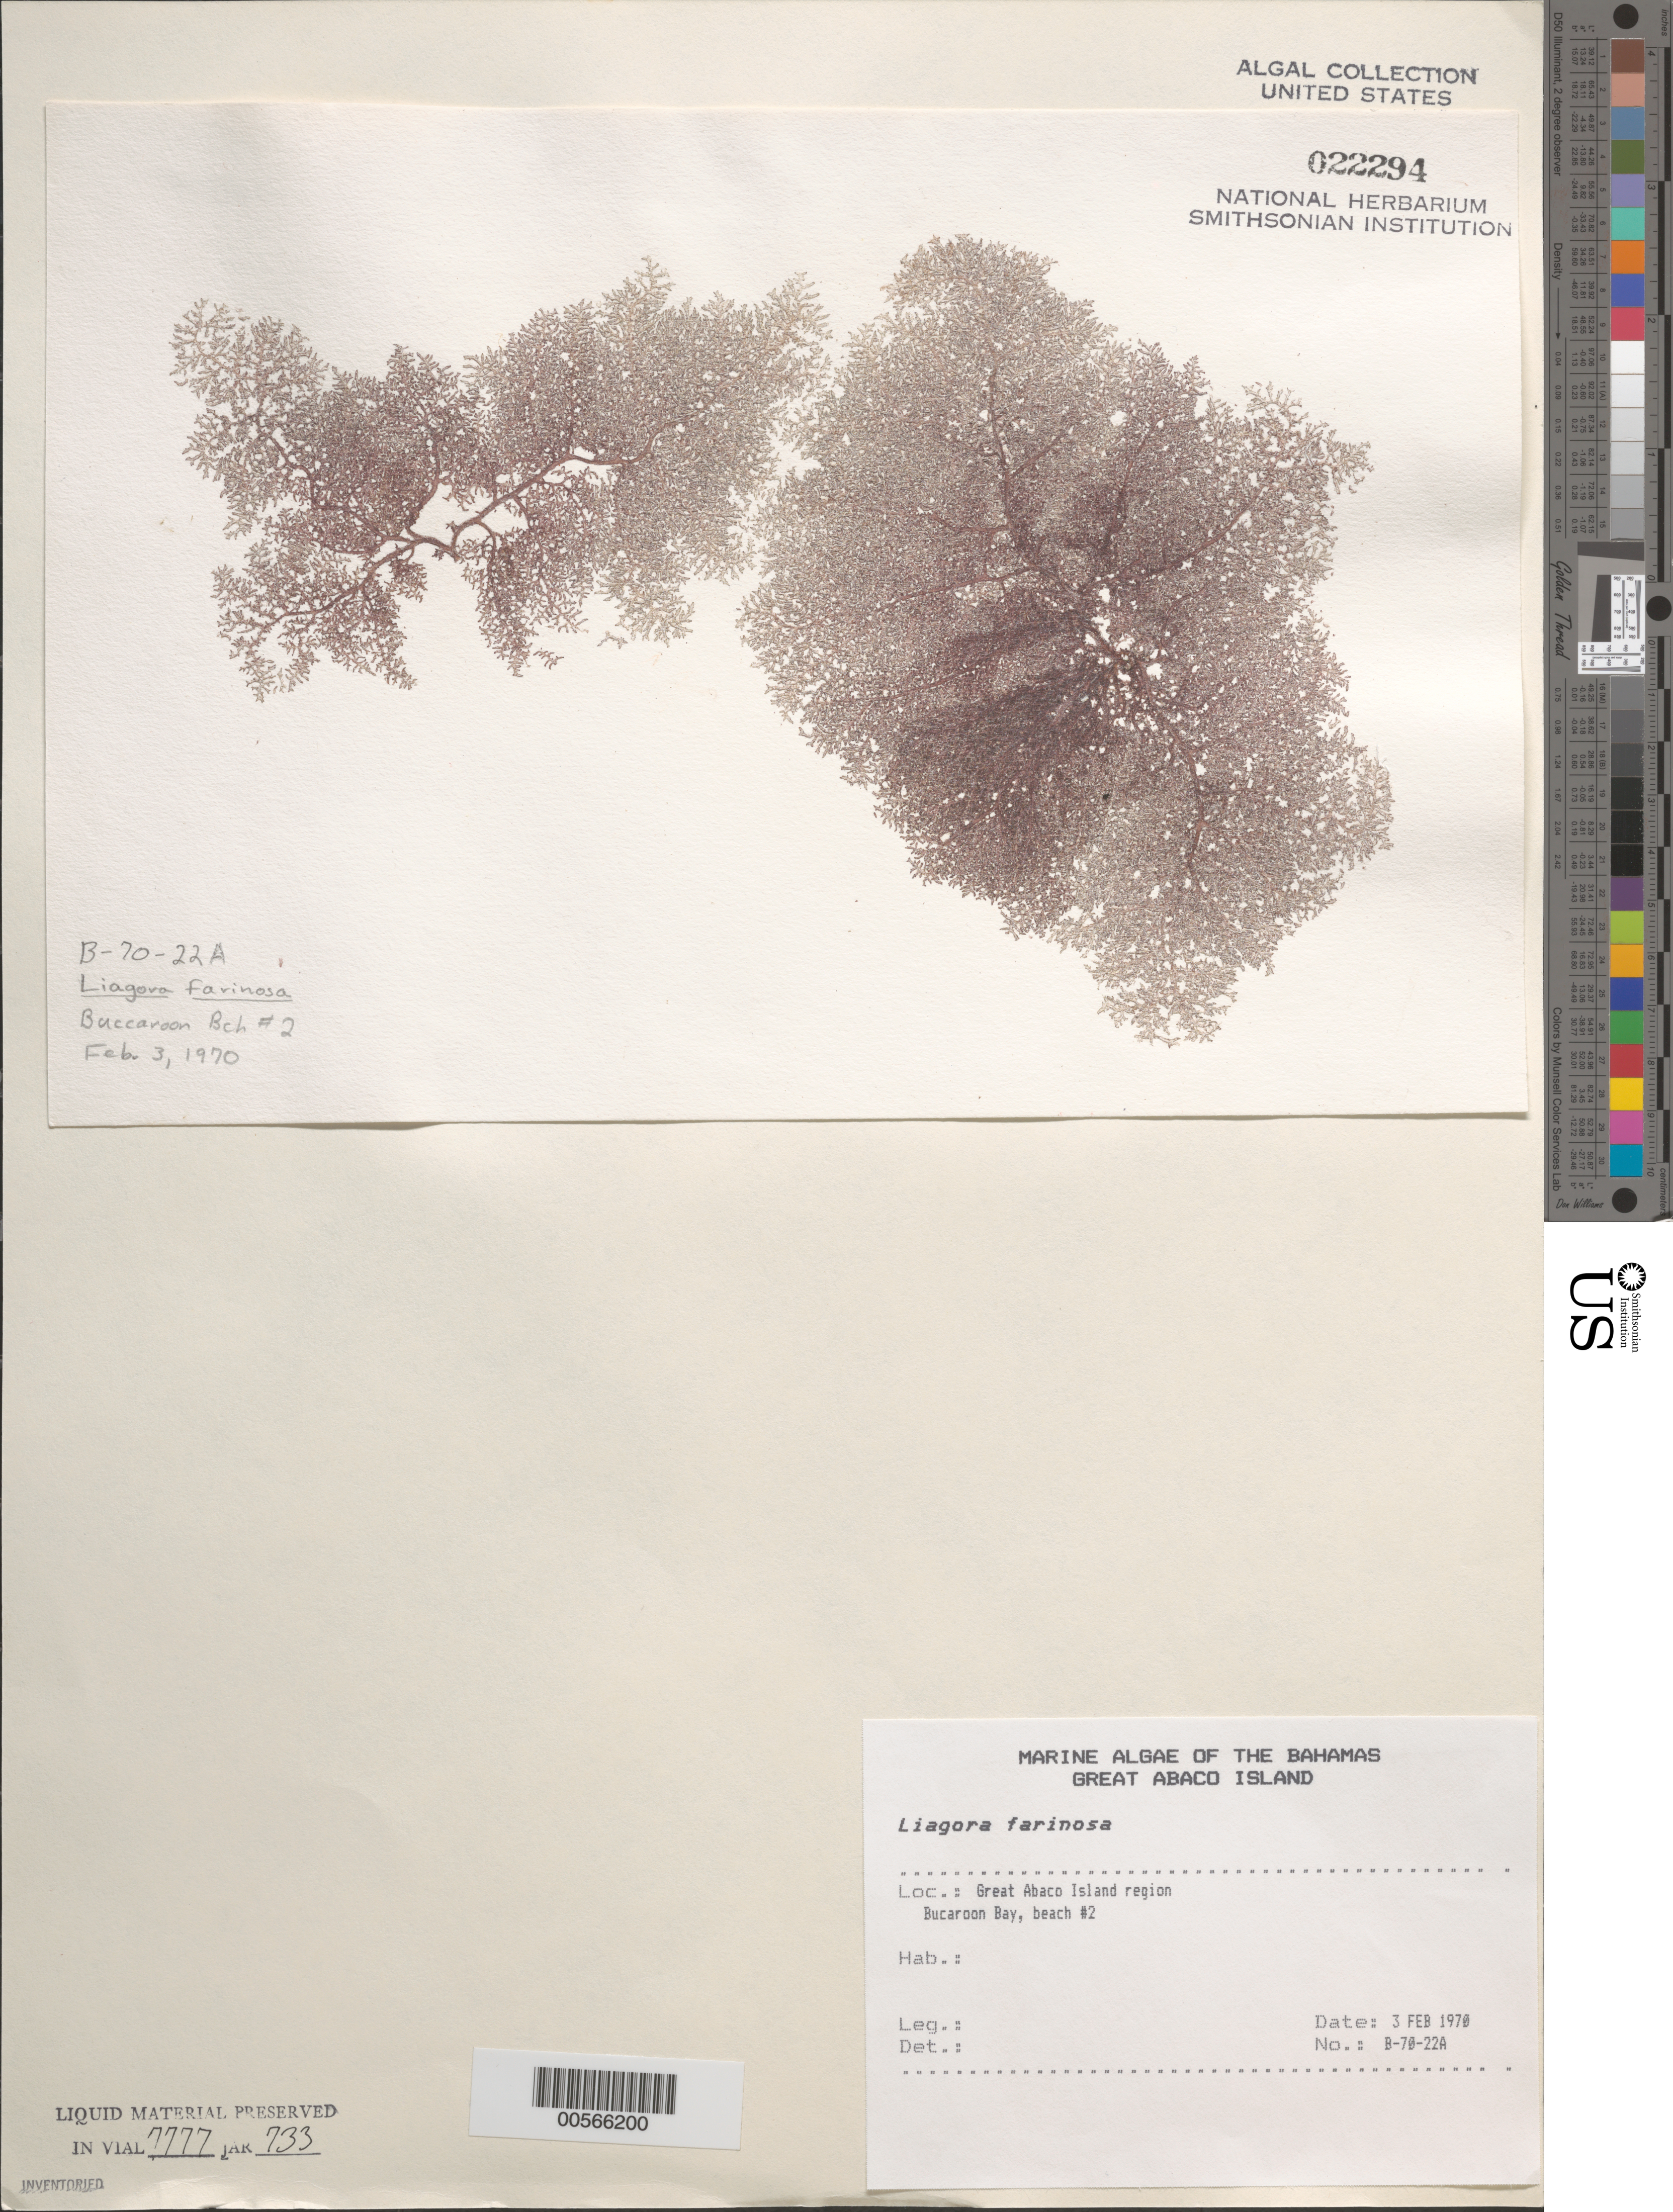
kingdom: Plantae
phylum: Rhodophyta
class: Florideophyceae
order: Nemaliales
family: Liagoraceae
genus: Liagora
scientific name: Liagora farinosa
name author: J.V.Lamouroux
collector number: B-70-22a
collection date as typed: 03 Feb 1970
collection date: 1970-02-03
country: Bahamas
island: Great Abaco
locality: Buckaroon Bay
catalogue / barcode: US 22294